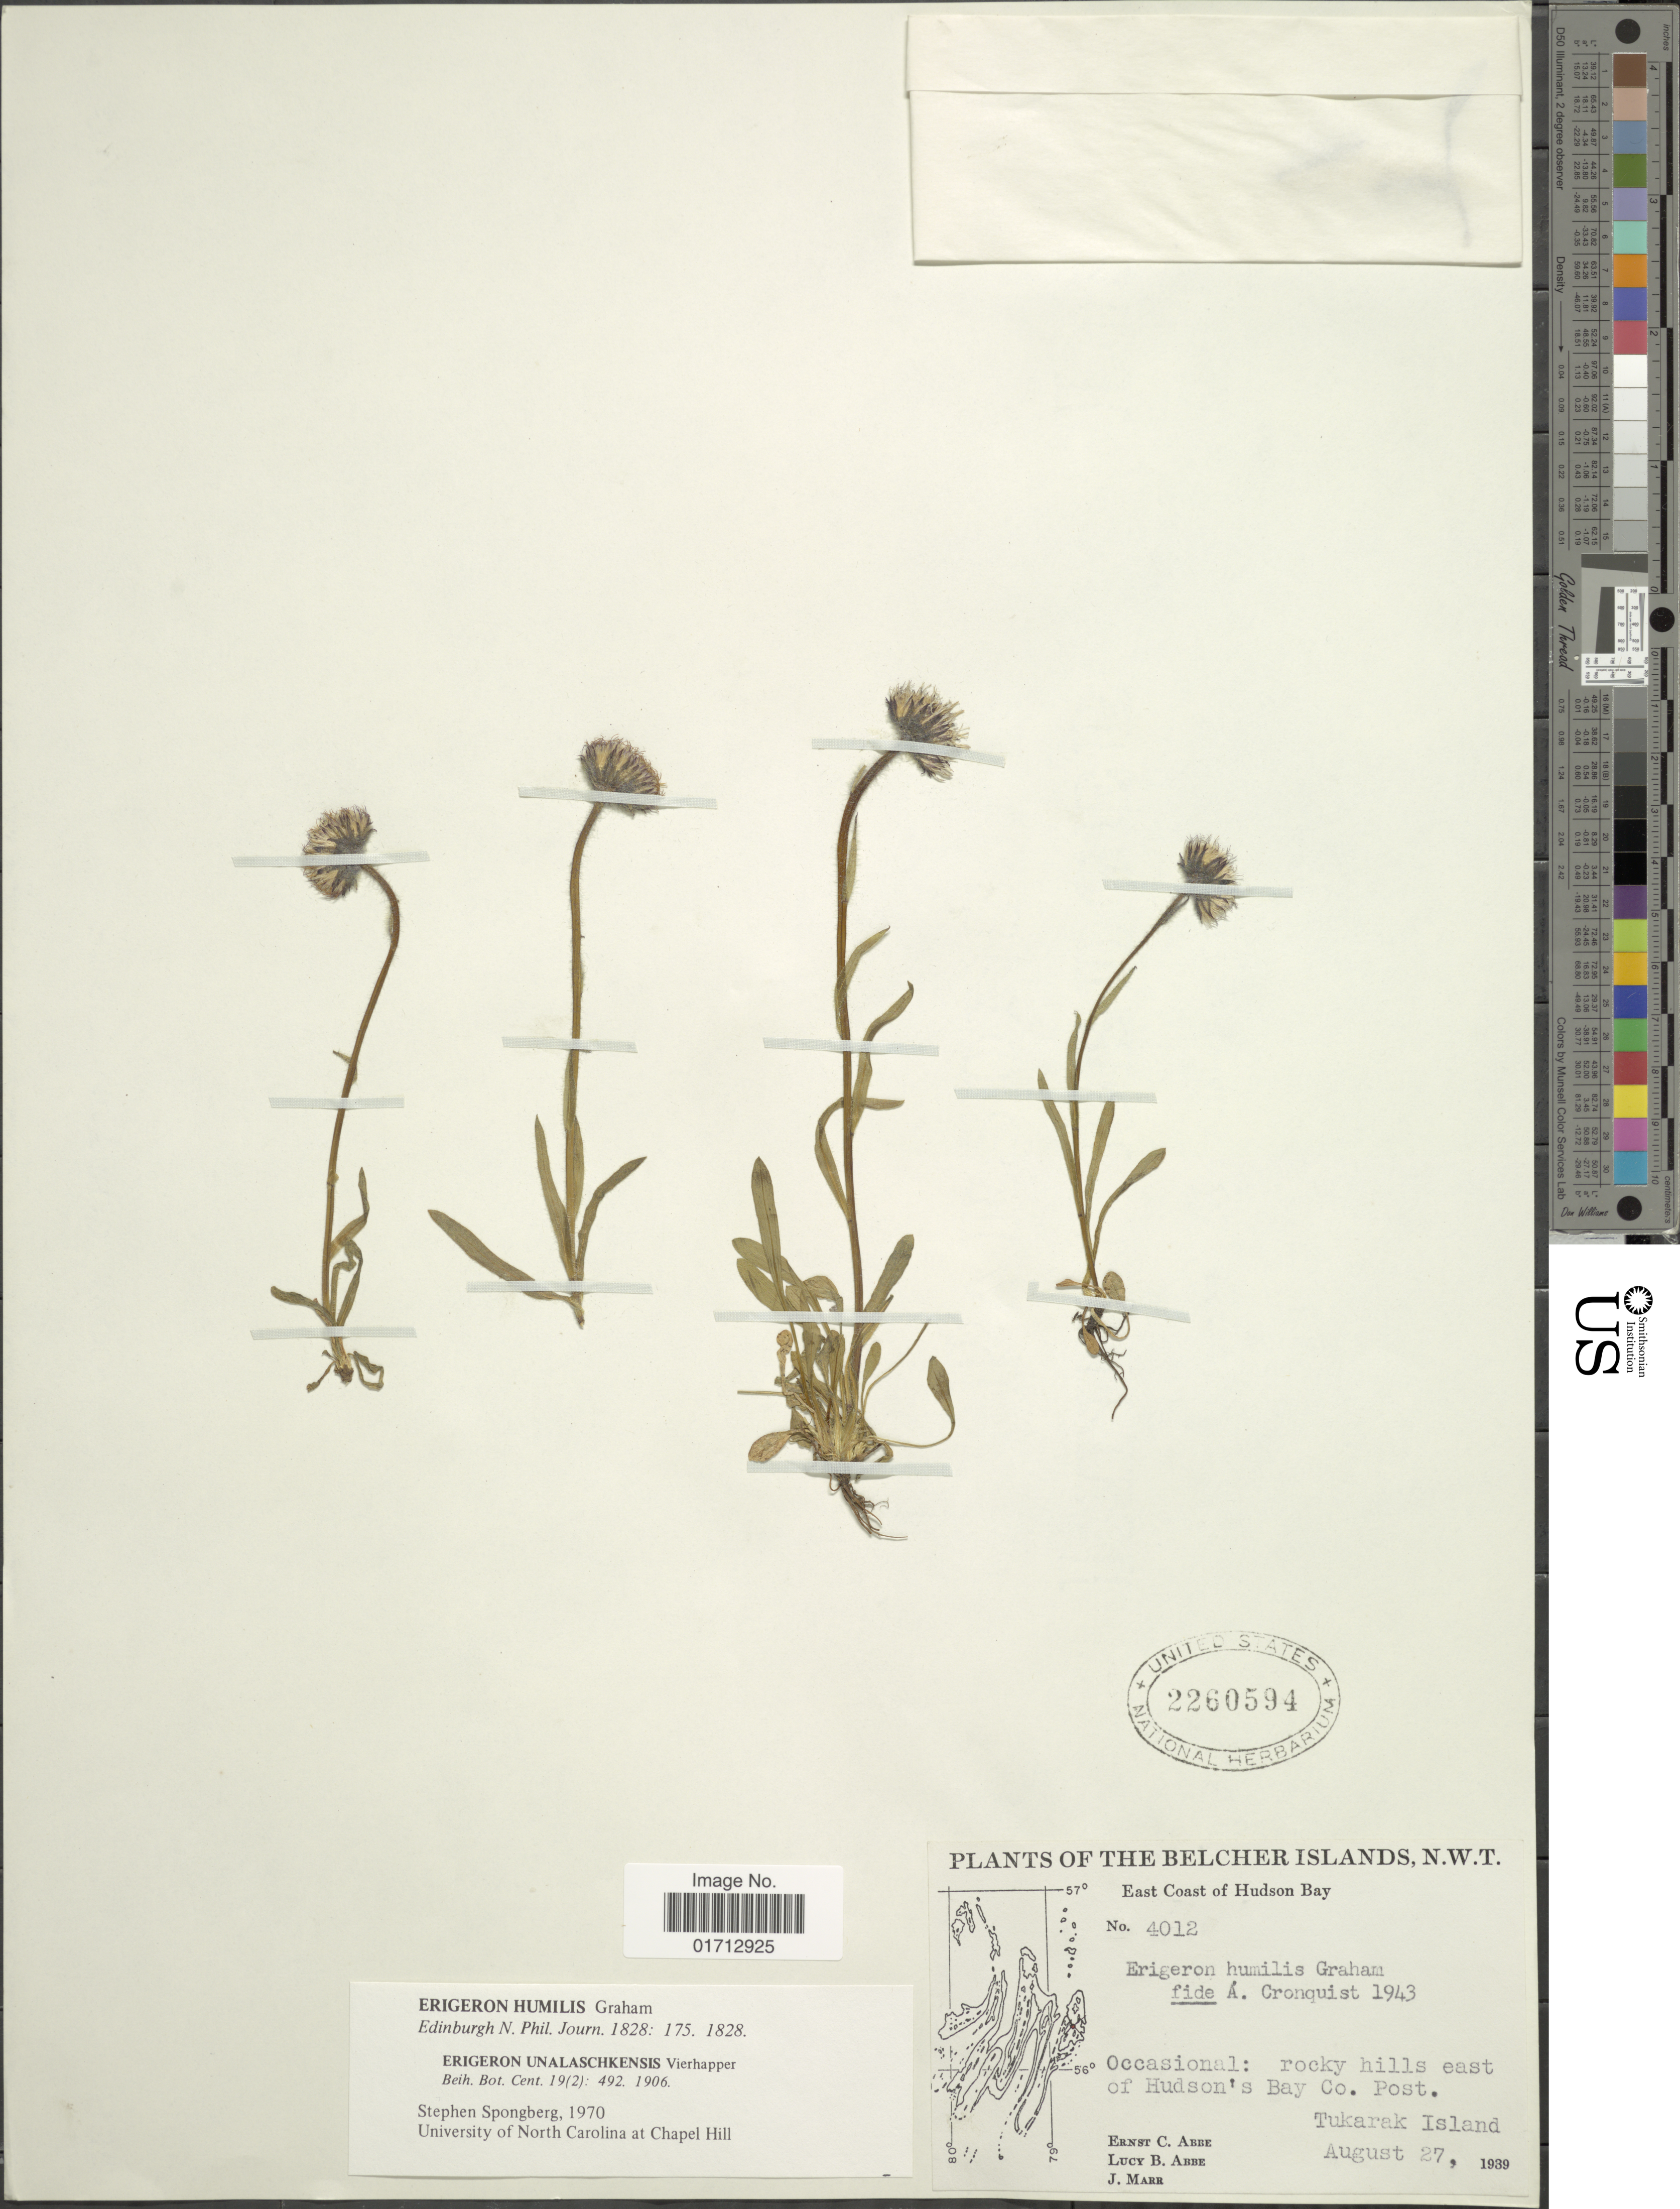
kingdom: Plantae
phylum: Tracheophyta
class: Magnoliopsida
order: Asterales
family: Asteraceae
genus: Erigeron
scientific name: Erigeron humilis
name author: Graham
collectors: E. C. Abbe, L. B. Abbe & J. Marr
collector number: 4012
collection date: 1939-08-27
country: Canada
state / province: Northwest Territories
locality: The Belcher Islands, East Coast of Hudson Bay. Rocky coast east of Hudson's Bay Co. Post. Tukarak Island.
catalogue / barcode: US 2260594